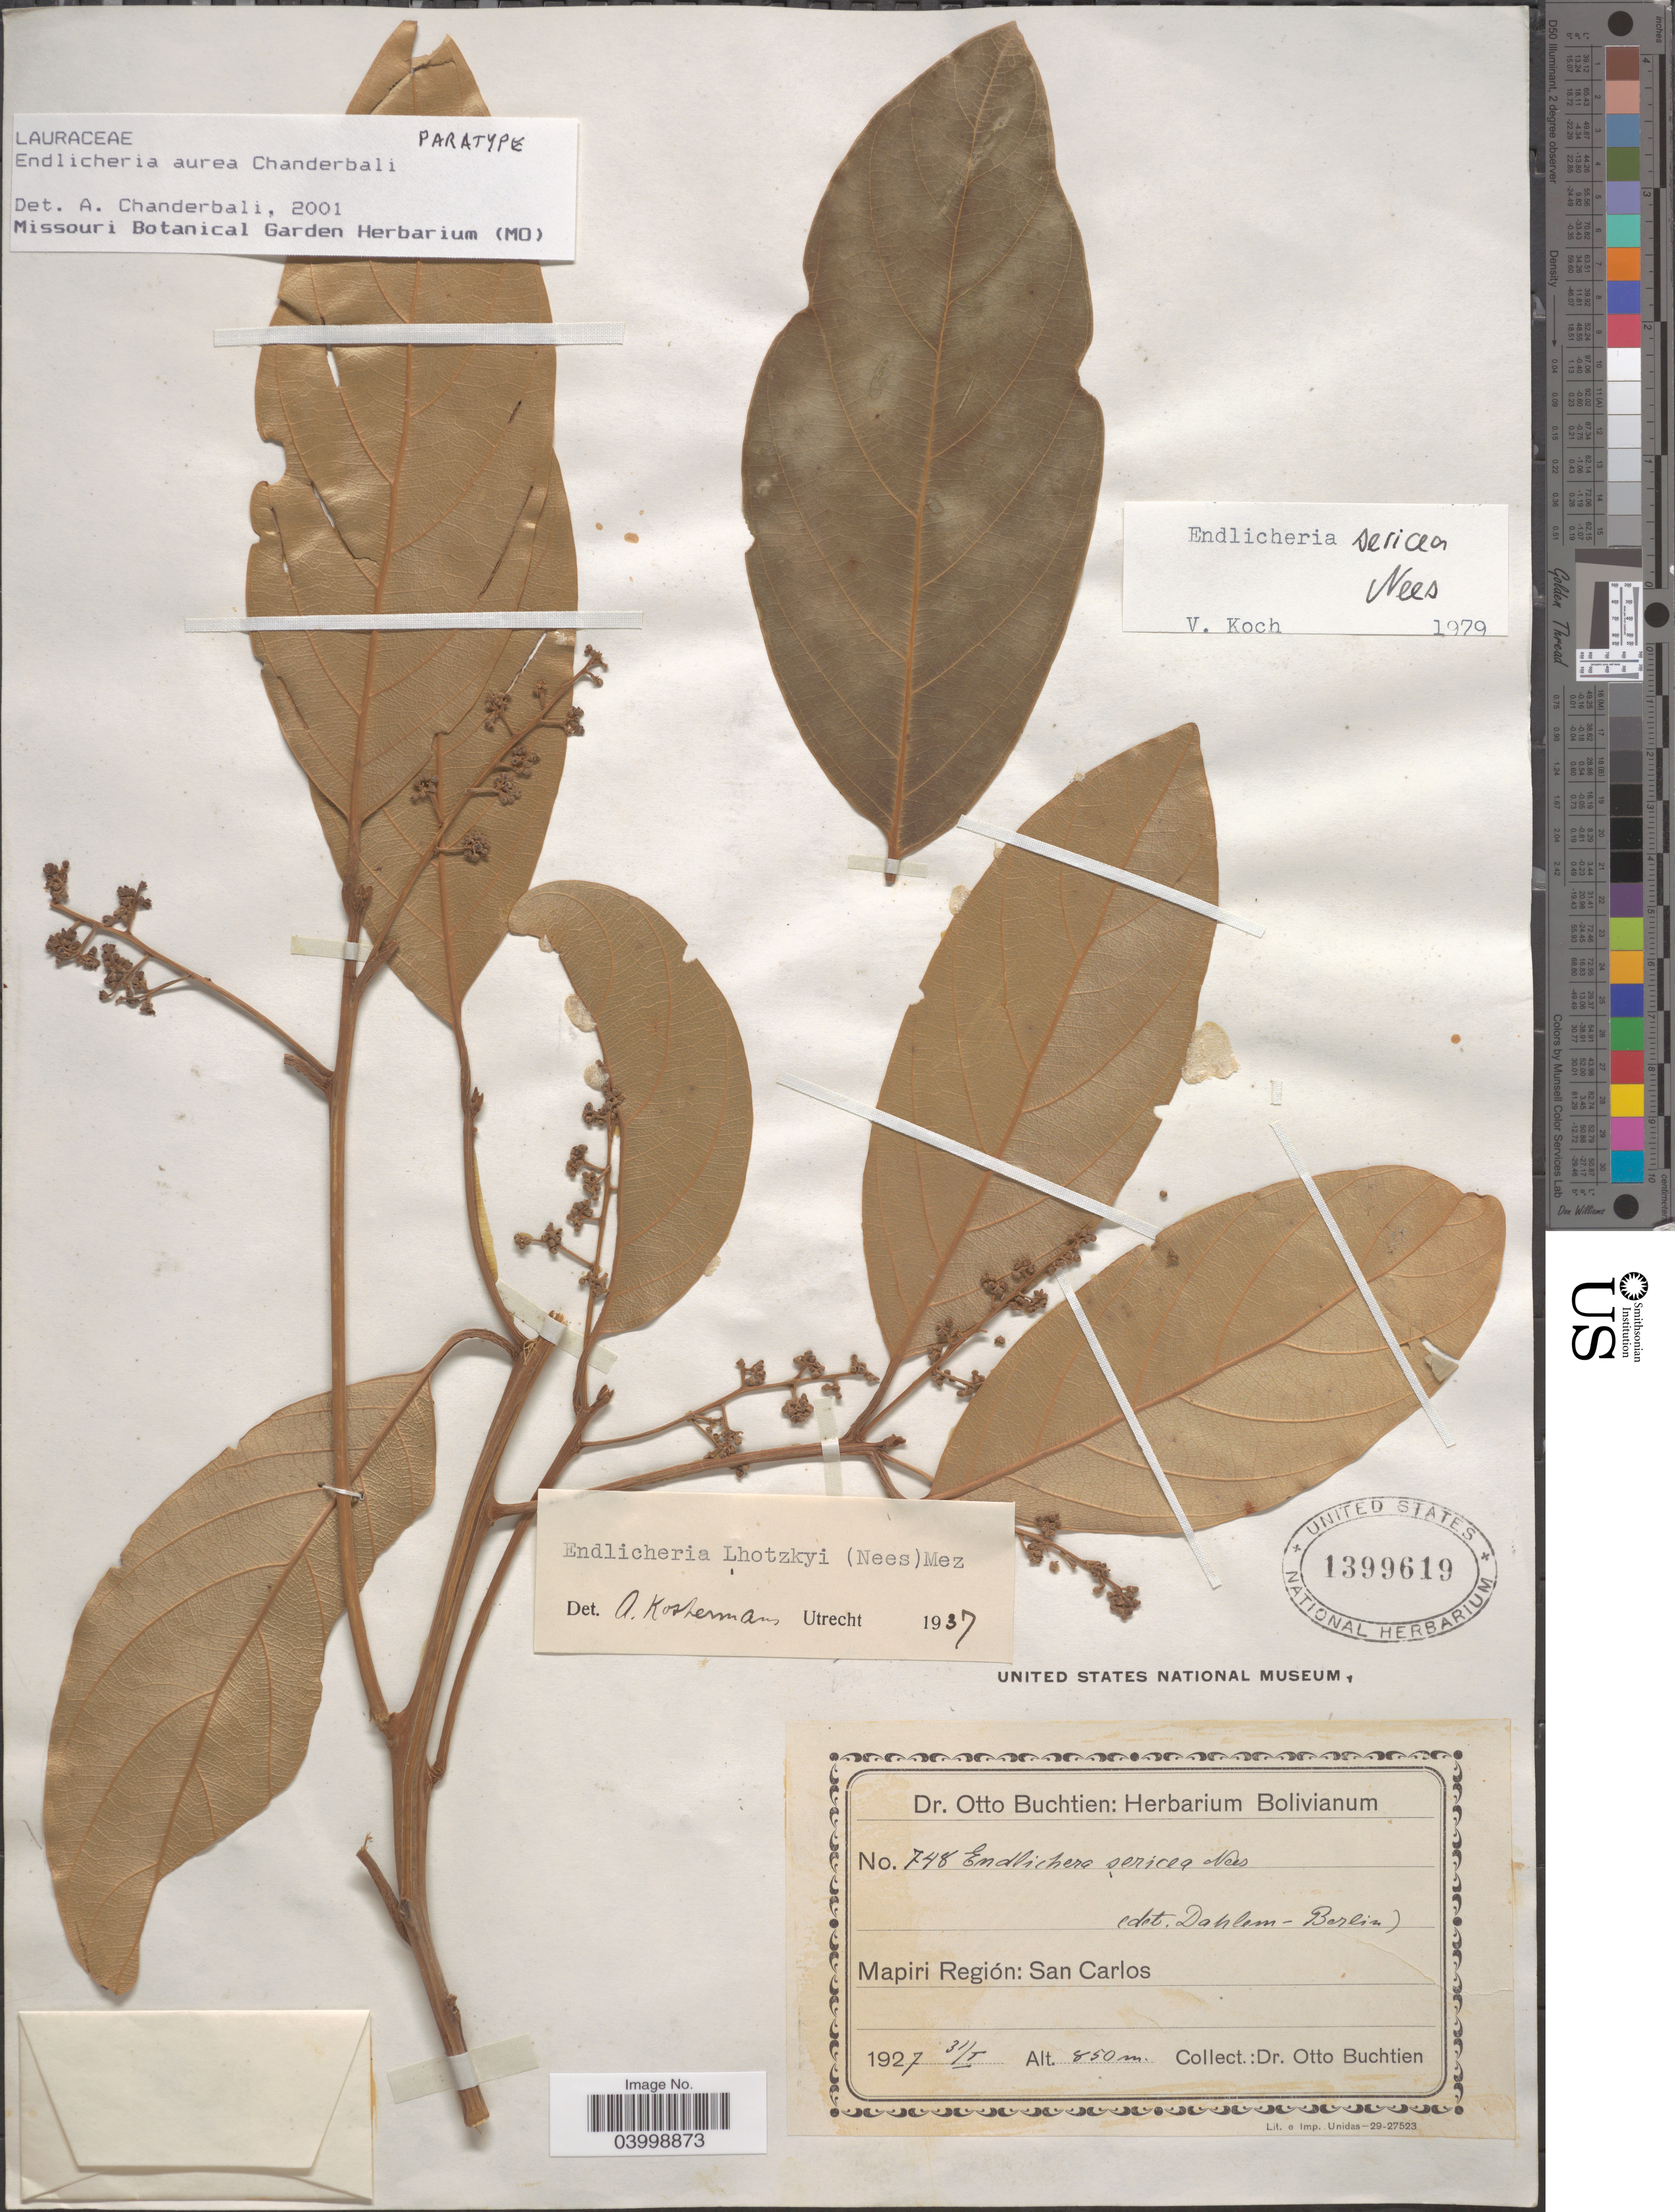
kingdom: Plantae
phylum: Tracheophyta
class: Magnoliopsida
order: Laurales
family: Lauraceae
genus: Endlicheria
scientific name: Endlicheria aurea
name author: Chanderb.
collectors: O. Buchtien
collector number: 748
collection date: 1927-01-31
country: Bolivia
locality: Mapiri Región: San Carlos.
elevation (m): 850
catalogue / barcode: US 1399619